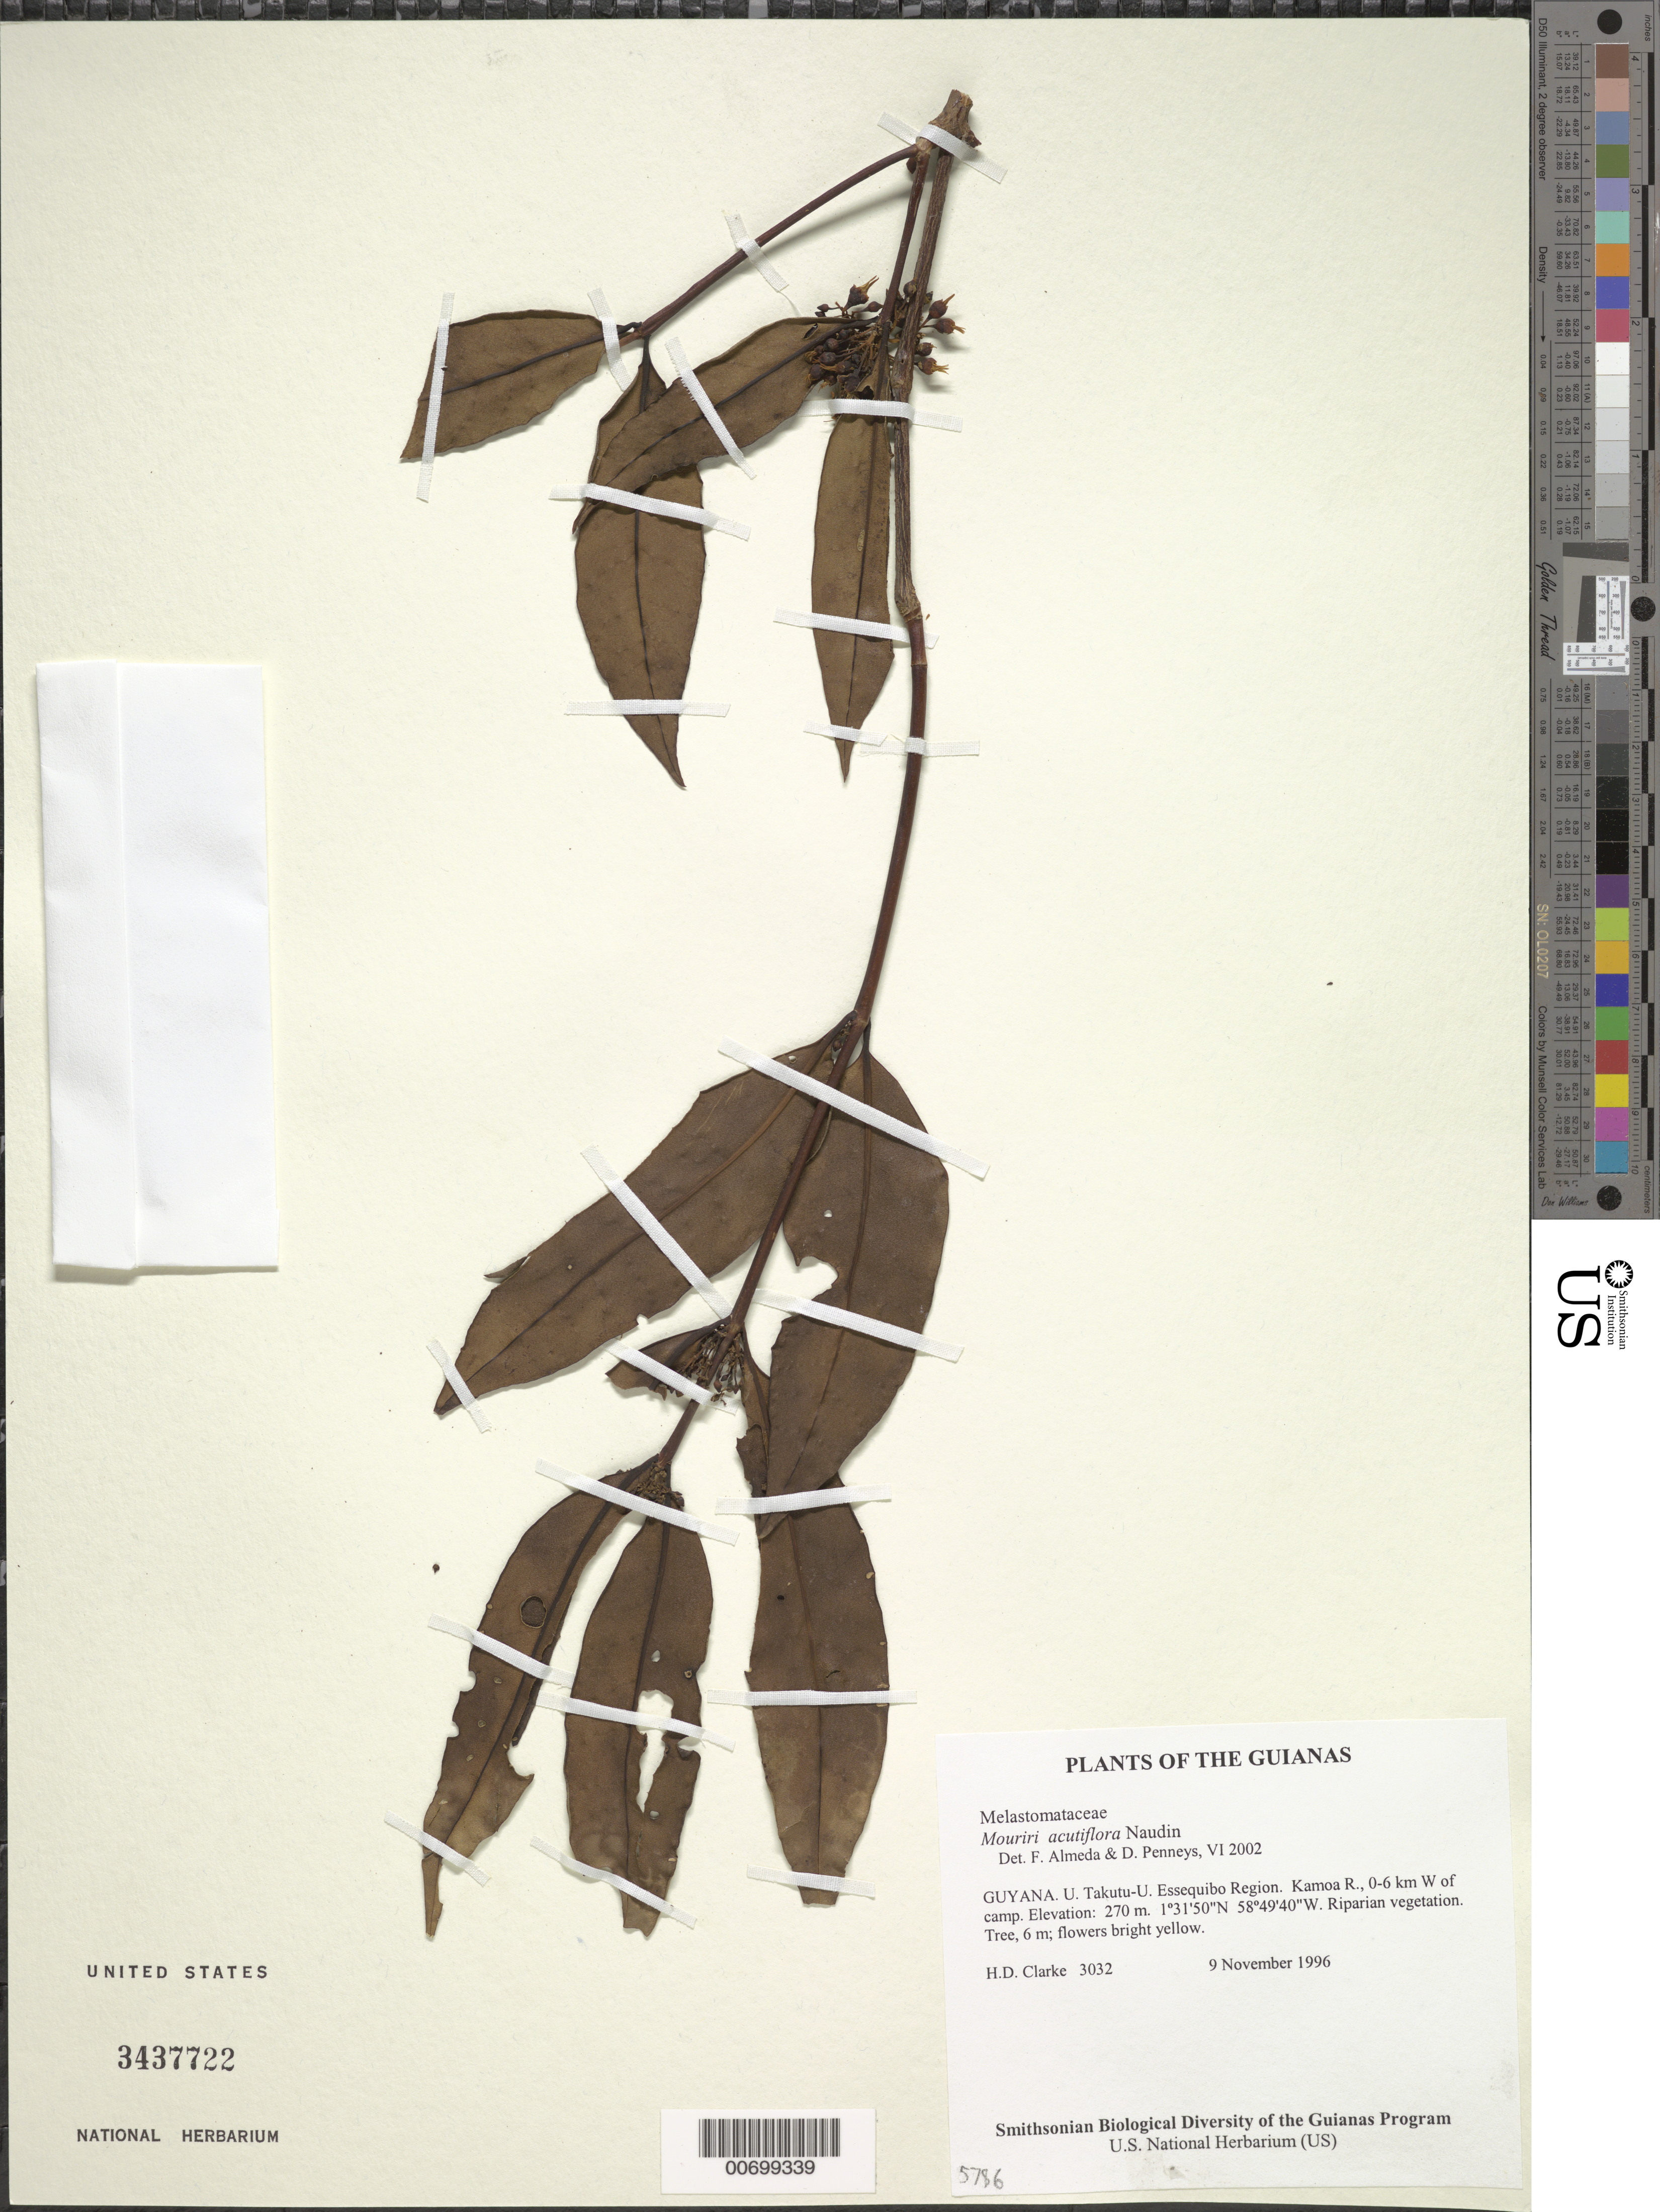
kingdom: Plantae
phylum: Tracheophyta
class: Magnoliopsida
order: Myrtales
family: Melastomataceae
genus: Mouriri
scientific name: Mouriri acutiflora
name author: Naudin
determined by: Almeda, F.; Penneys, D. S.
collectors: H. D. Clarke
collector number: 3032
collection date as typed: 9 November 1996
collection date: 1996-11-09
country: Guyana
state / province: U. Takutu-U. Essequibo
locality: Kamoa R., 0-6 km W of camp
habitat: Riparian vegetation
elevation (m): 270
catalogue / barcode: US 3437722